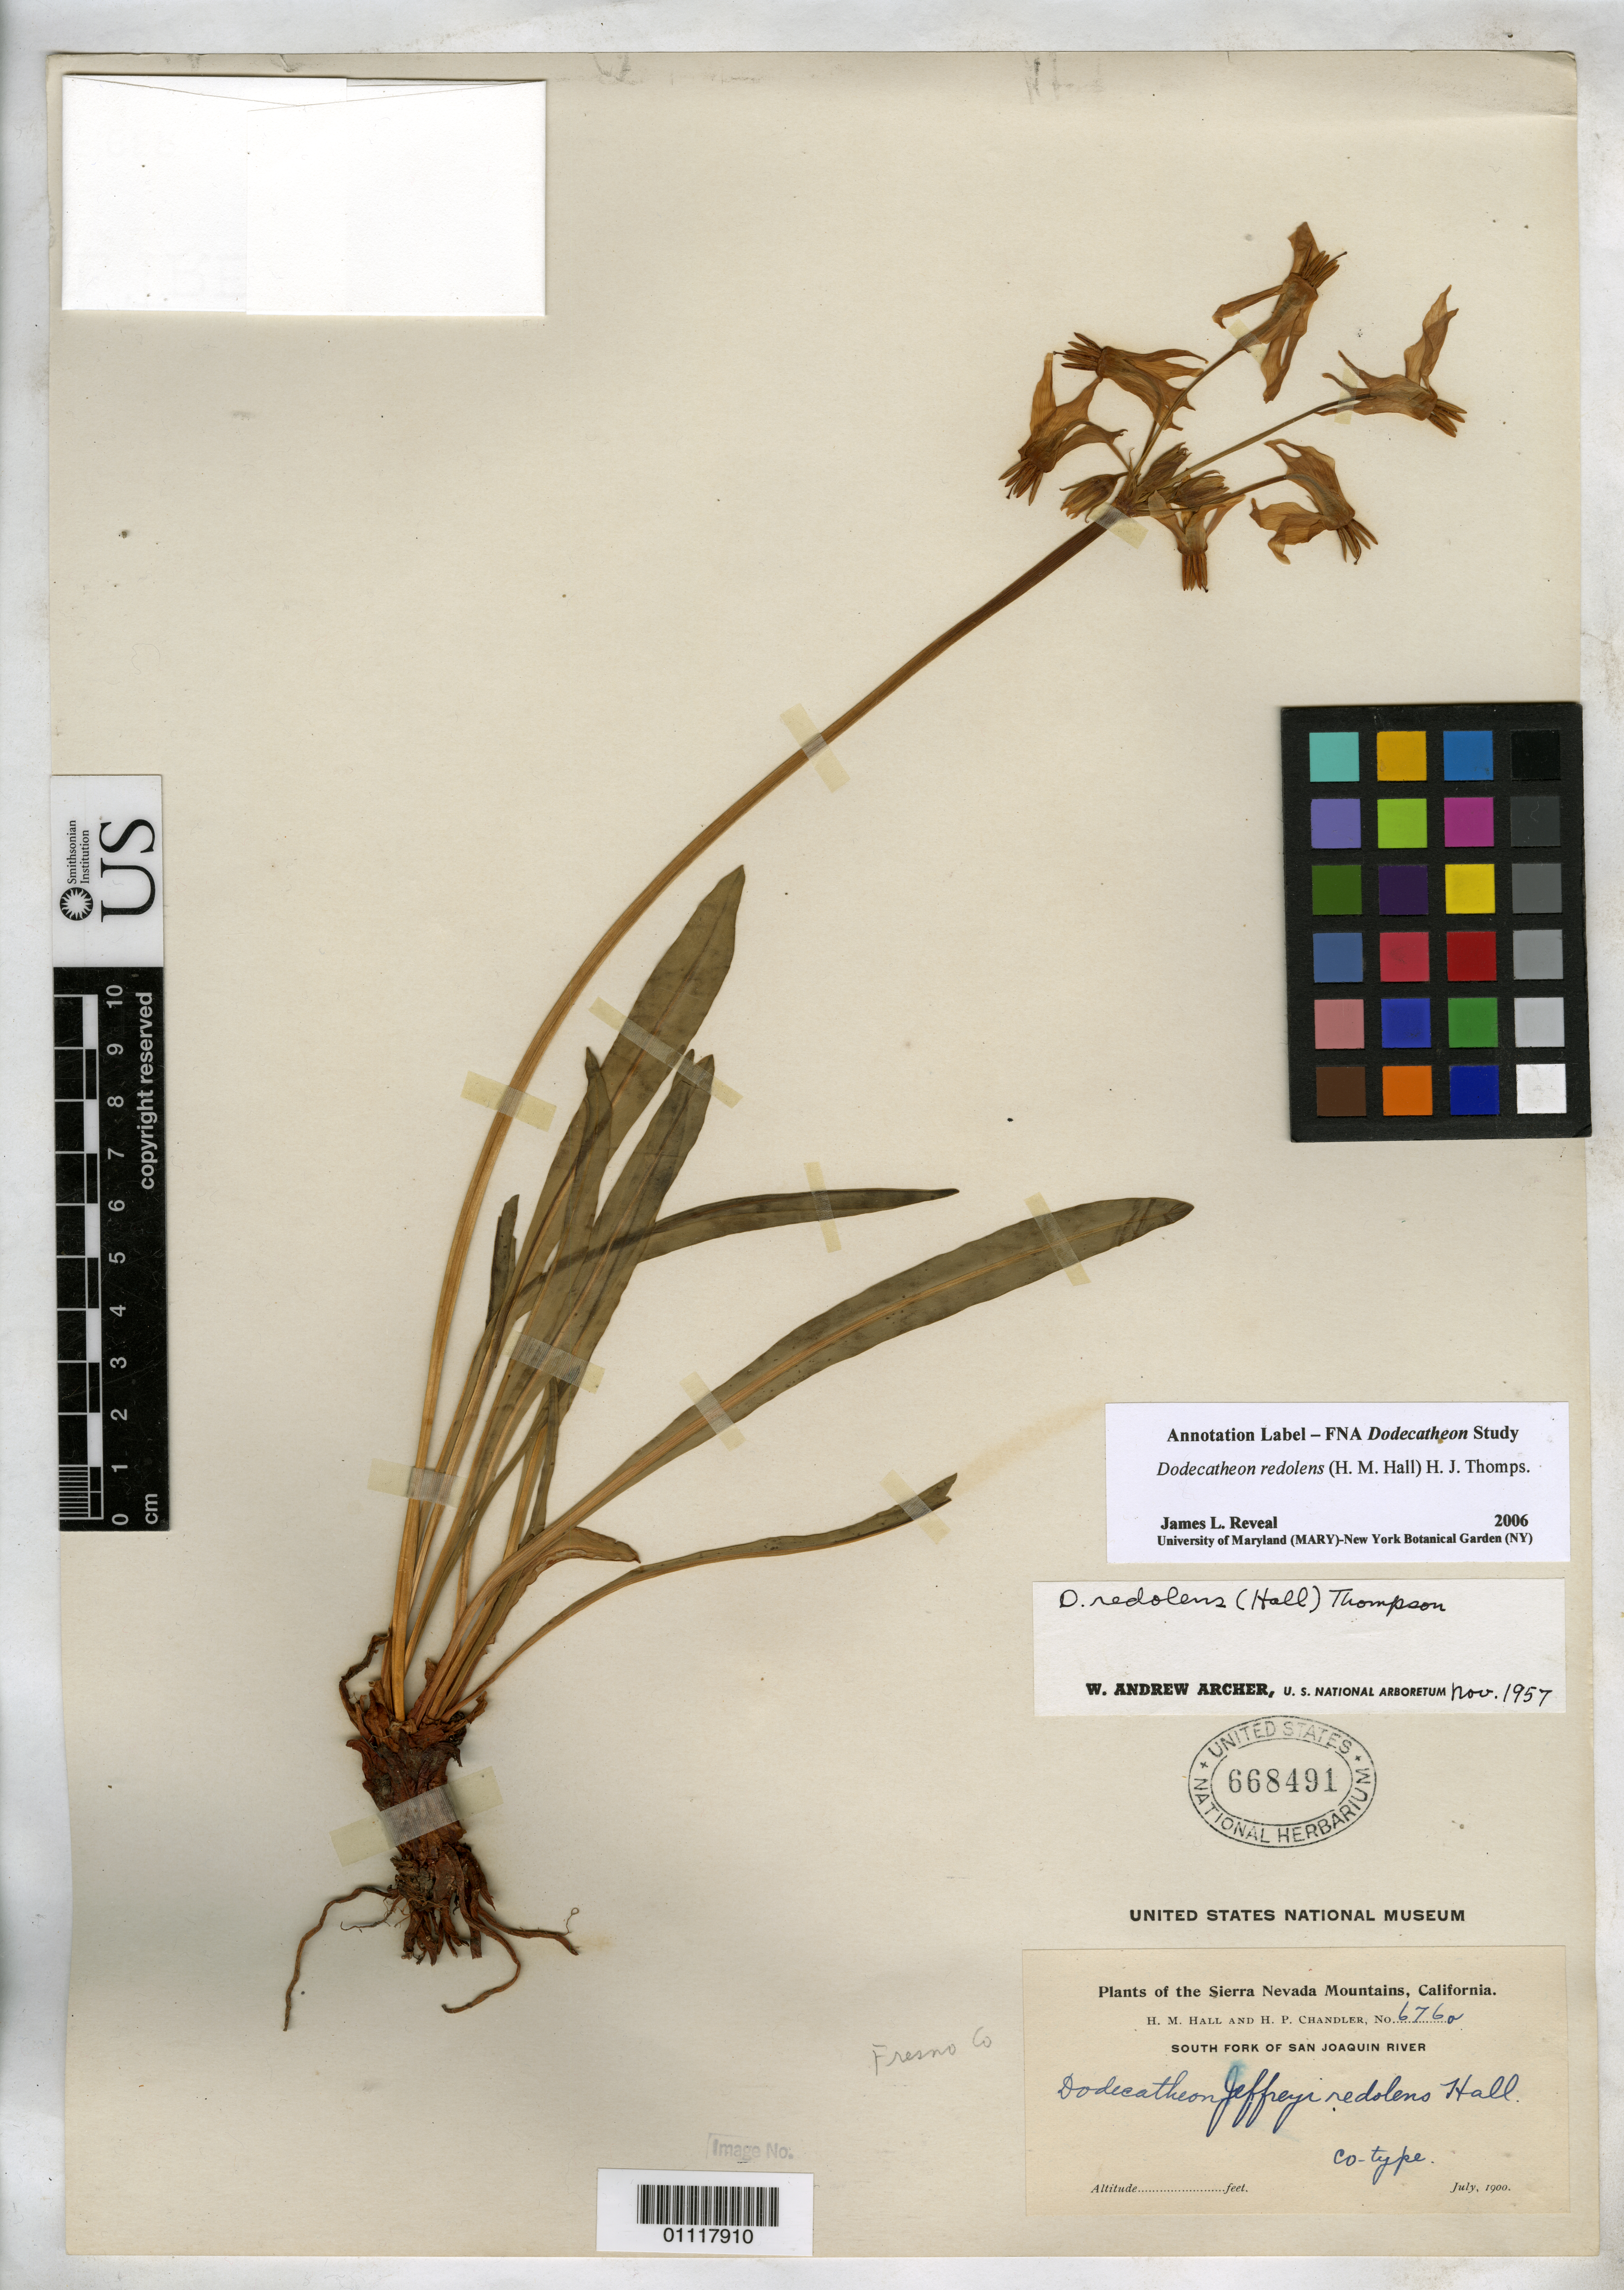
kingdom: Plantae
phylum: Tracheophyta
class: Magnoliopsida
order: Ericales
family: Primulaceae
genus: Dodecatheon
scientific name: Dodecatheon jeffreyi var. redolens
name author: H.M. Hall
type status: Possible Type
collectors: H. M. Hall & H. Chandler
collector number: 676 a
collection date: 1900-07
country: United States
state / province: California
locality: Sierra Nevada Mountains, South Fork of San Joaquin River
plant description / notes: Annotated as "co-type"; probably original material but possibly not type; locality differs & protologue cites 676 (not 676a as on this specimen).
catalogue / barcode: US 668491